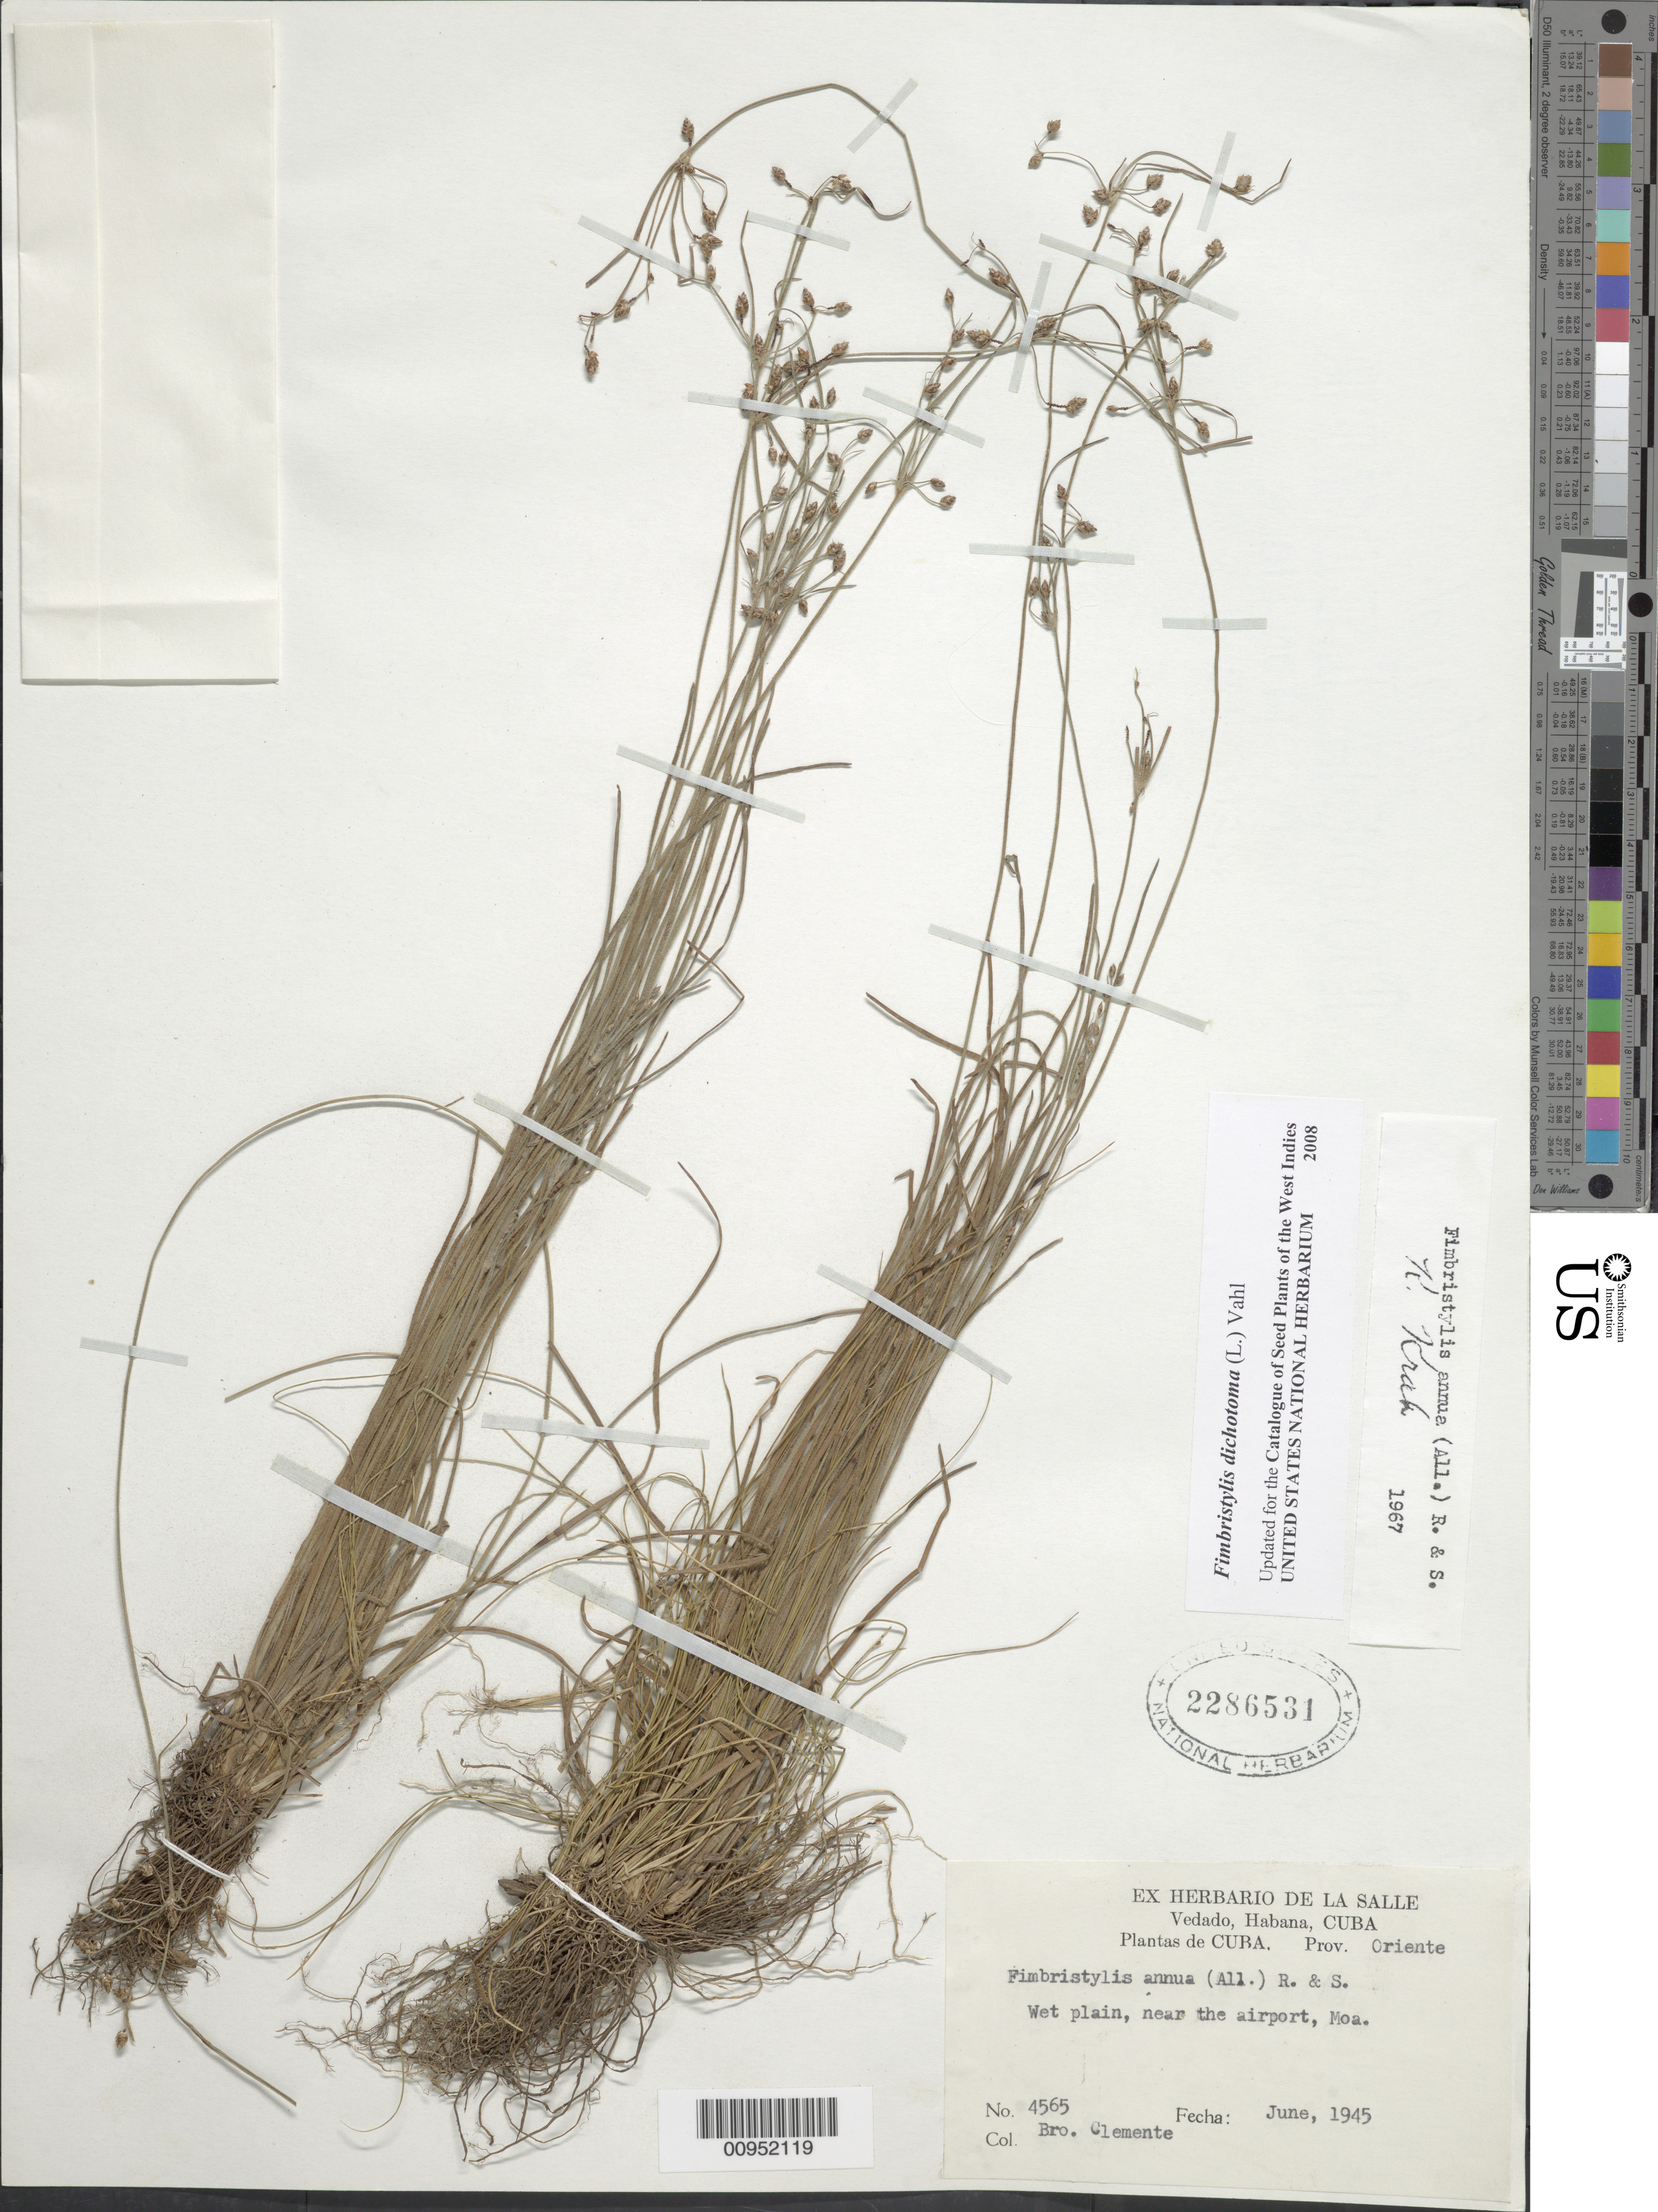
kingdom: Plantae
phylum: Tracheophyta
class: Liliopsida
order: Poales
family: Cyperaceae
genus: Fimbristylis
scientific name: Fimbristylis dichotoma subsp. dichotoma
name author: (L.) Vahl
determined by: Strong, M. T., (US), Smithsonian Institution - National Museum of Natural History (UNITED STATES)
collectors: Bro. Clemente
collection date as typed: Jun 1945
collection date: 1945-06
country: Cuba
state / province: Holguín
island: Cuba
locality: Near the airport, Moa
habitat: Wet plain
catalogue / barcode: US 2286531